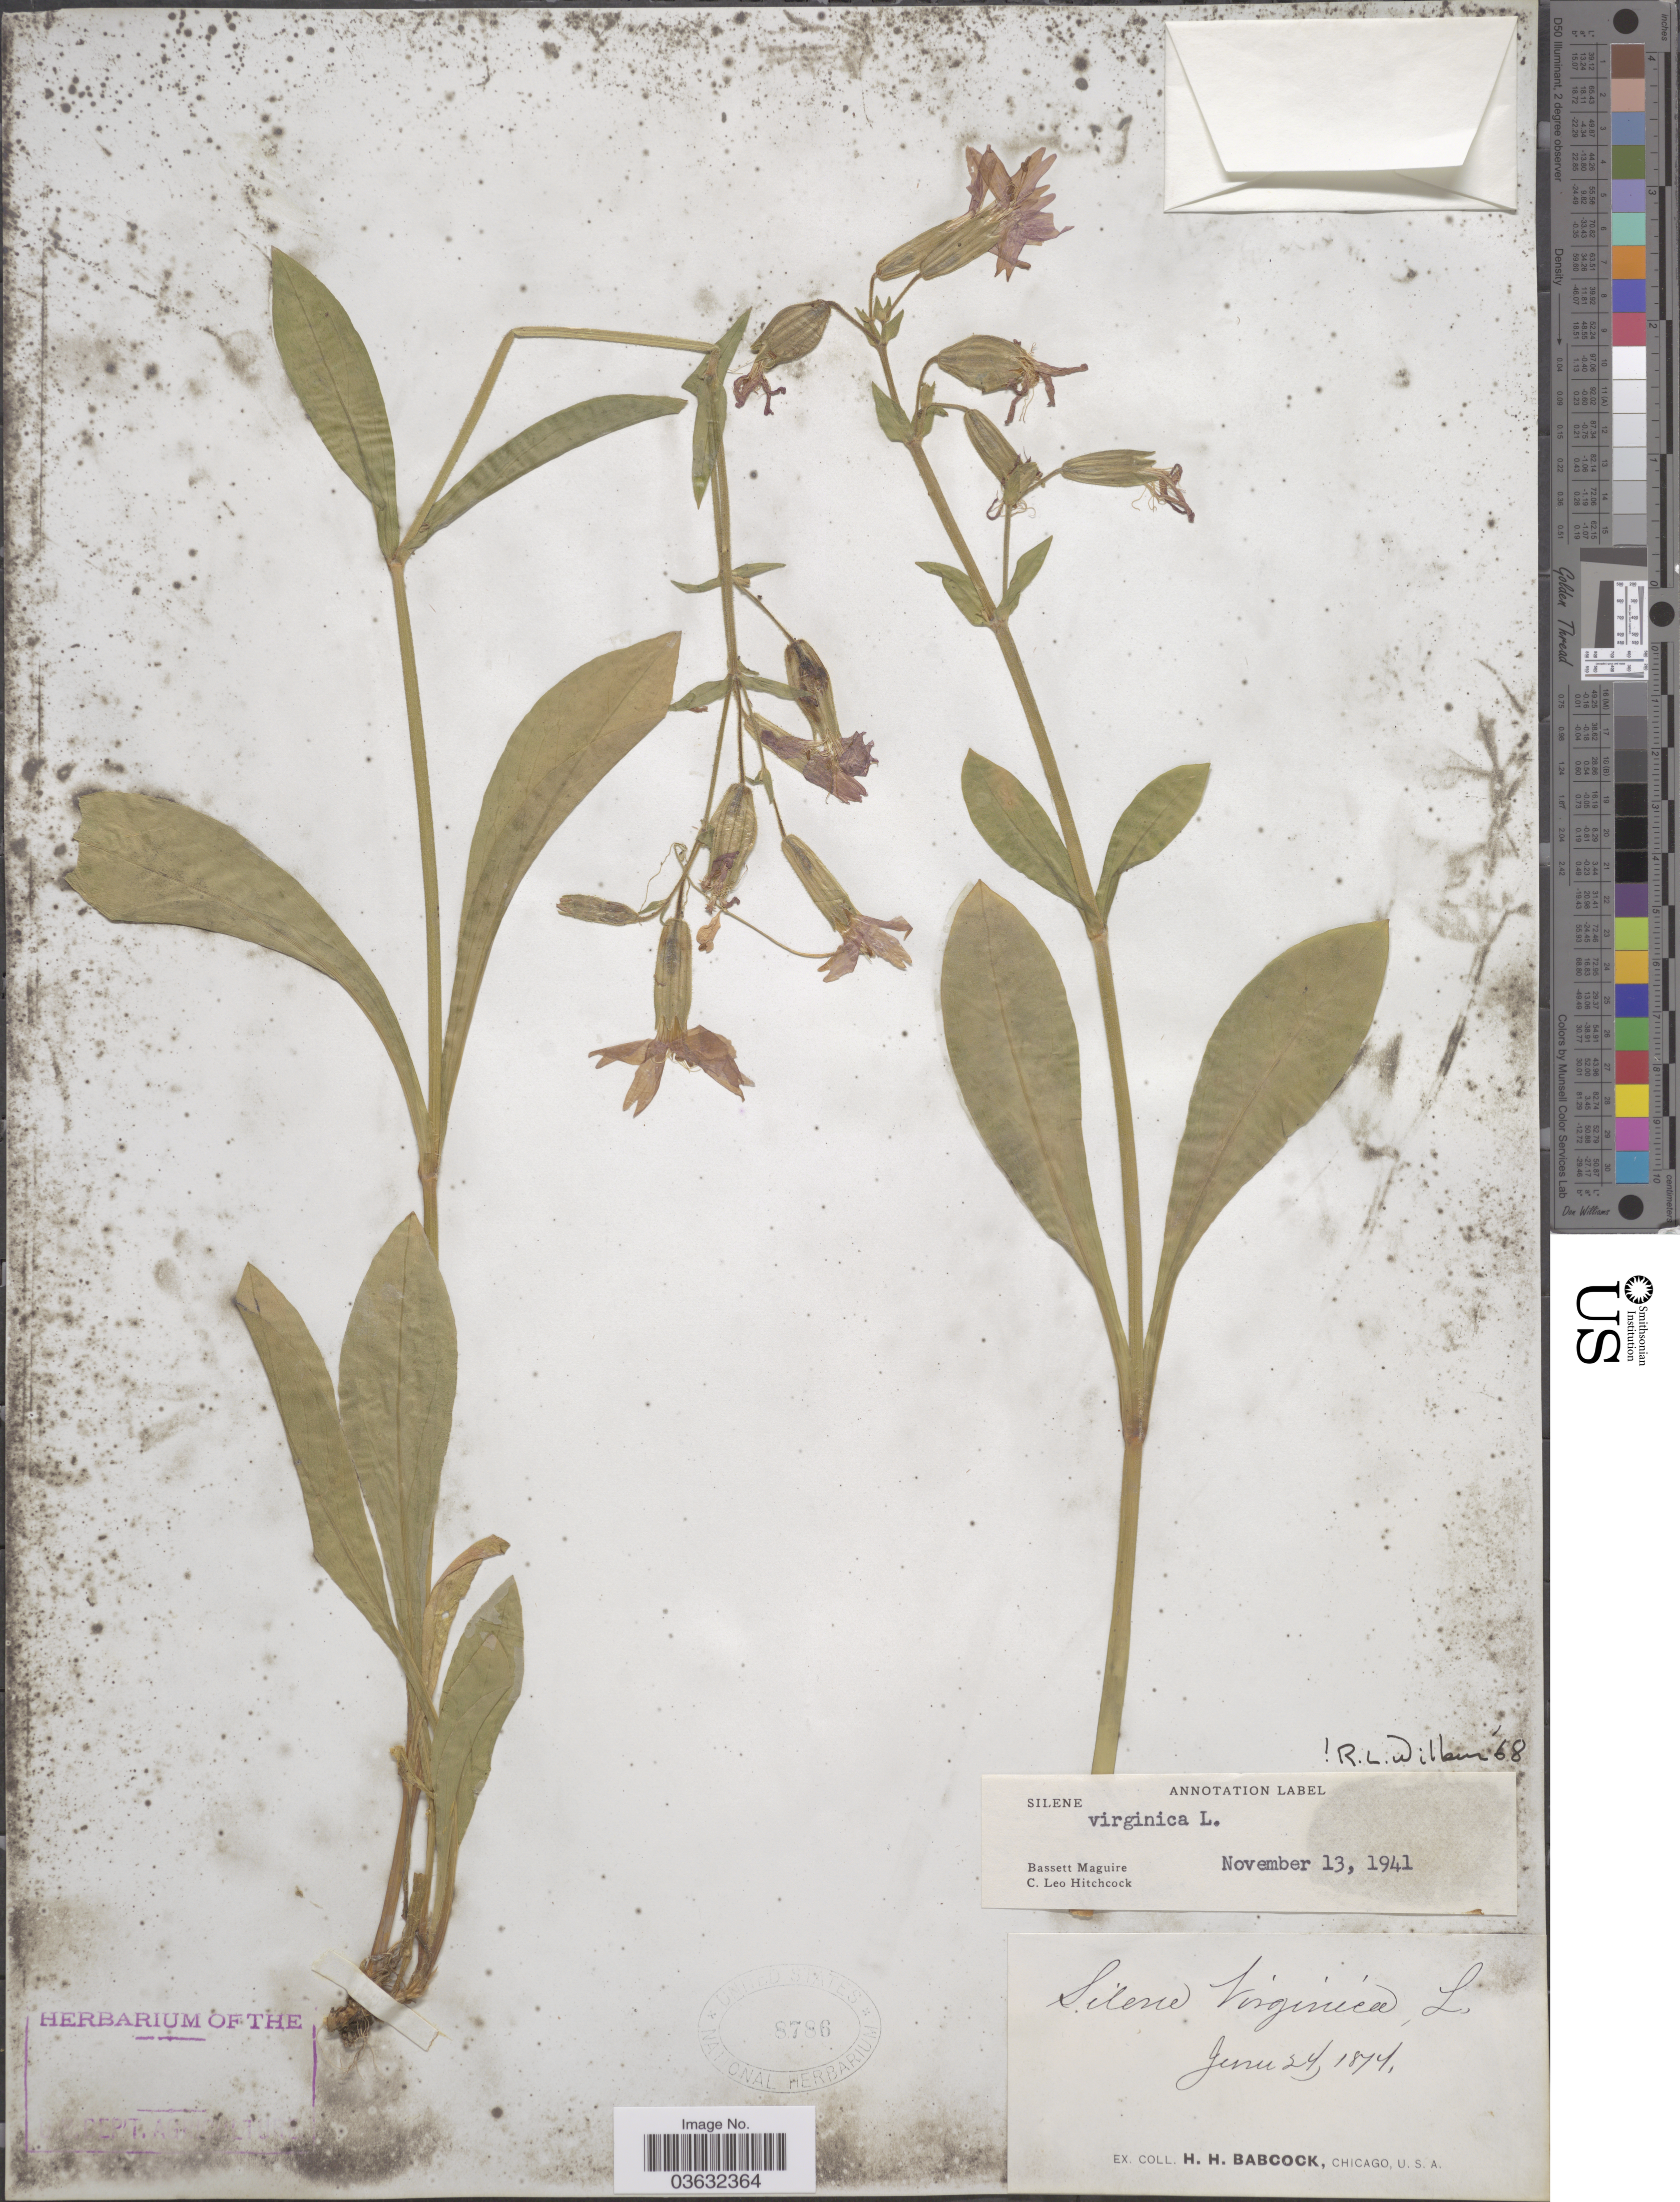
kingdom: Plantae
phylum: Tracheophyta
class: Magnoliopsida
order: Caryophyllales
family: Caryophyllaceae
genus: Silene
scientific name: Silene virginica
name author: L.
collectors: ex herb. H. H. Babcock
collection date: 1874-06-24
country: United States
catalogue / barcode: US 8786